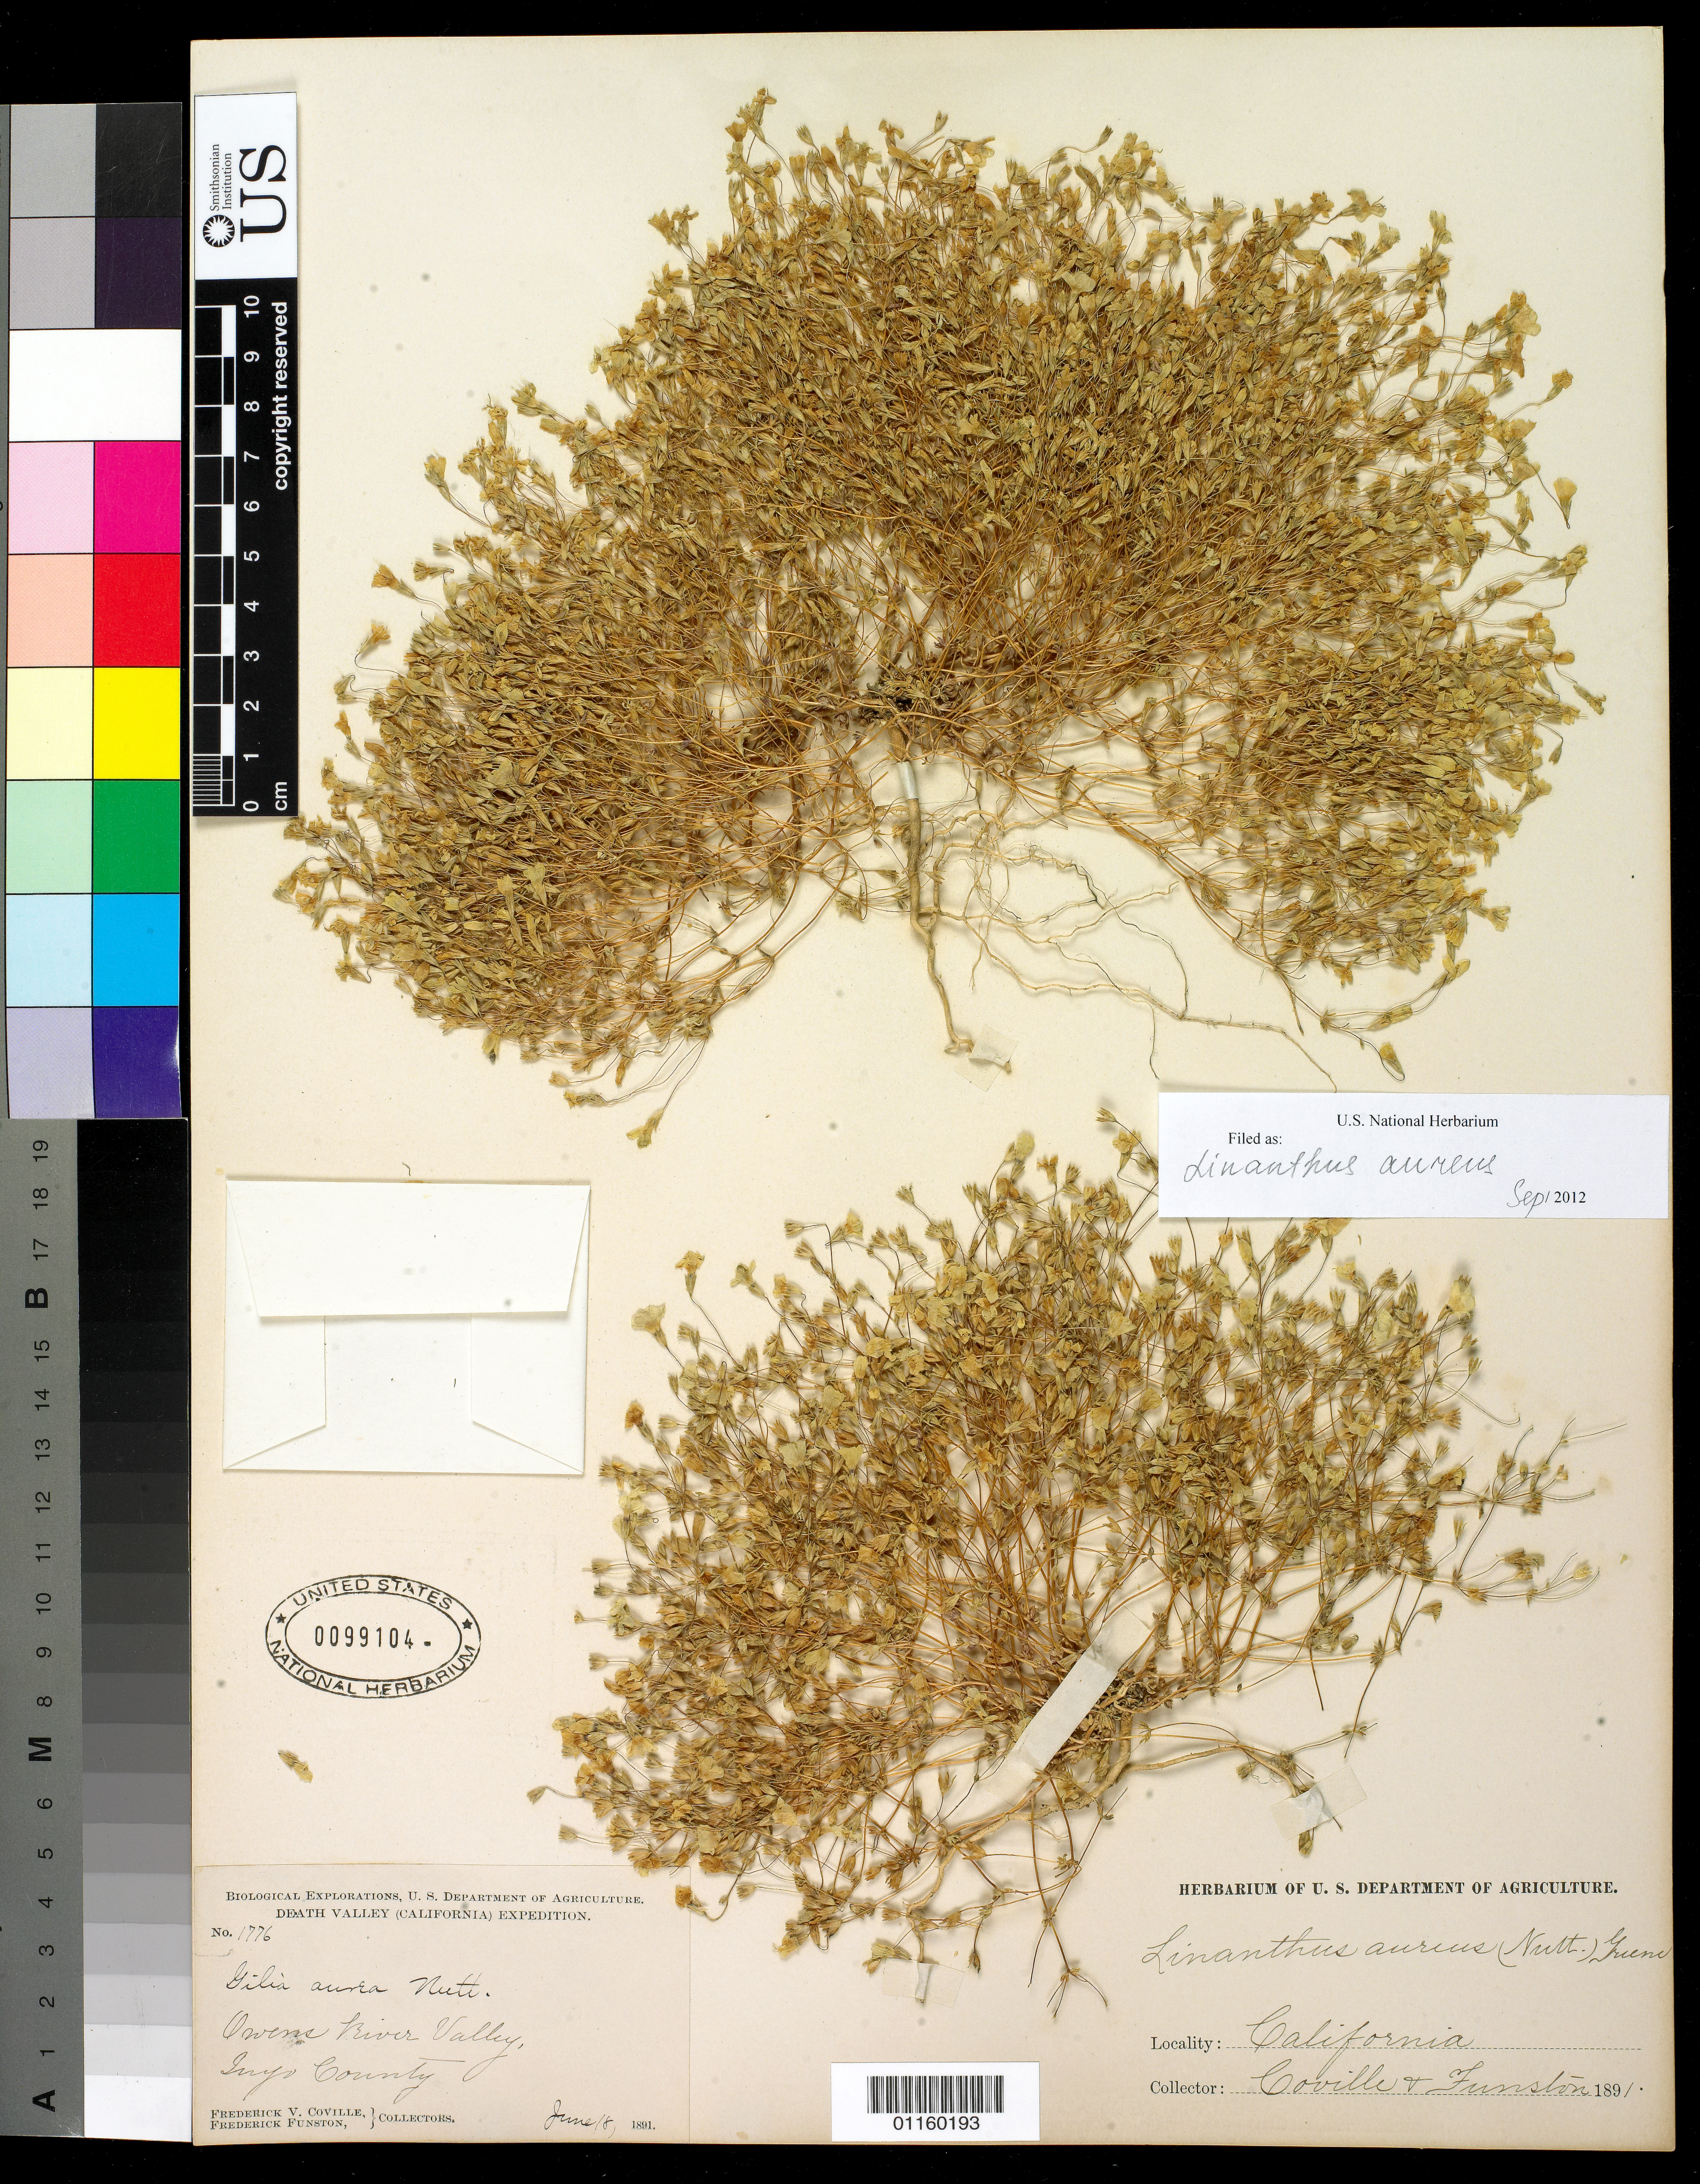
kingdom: Plantae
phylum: Tracheophyta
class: Magnoliopsida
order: Ericales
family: Polemoniaceae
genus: Leptosiphon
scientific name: Leptosiphon chrysanthus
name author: J.M. Porter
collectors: F. V. Coville & F. Funston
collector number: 1776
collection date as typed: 18 Jun 1891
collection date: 1891-06-18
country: United States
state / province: California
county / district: Inyo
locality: Owens River Valley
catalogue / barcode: US 99104